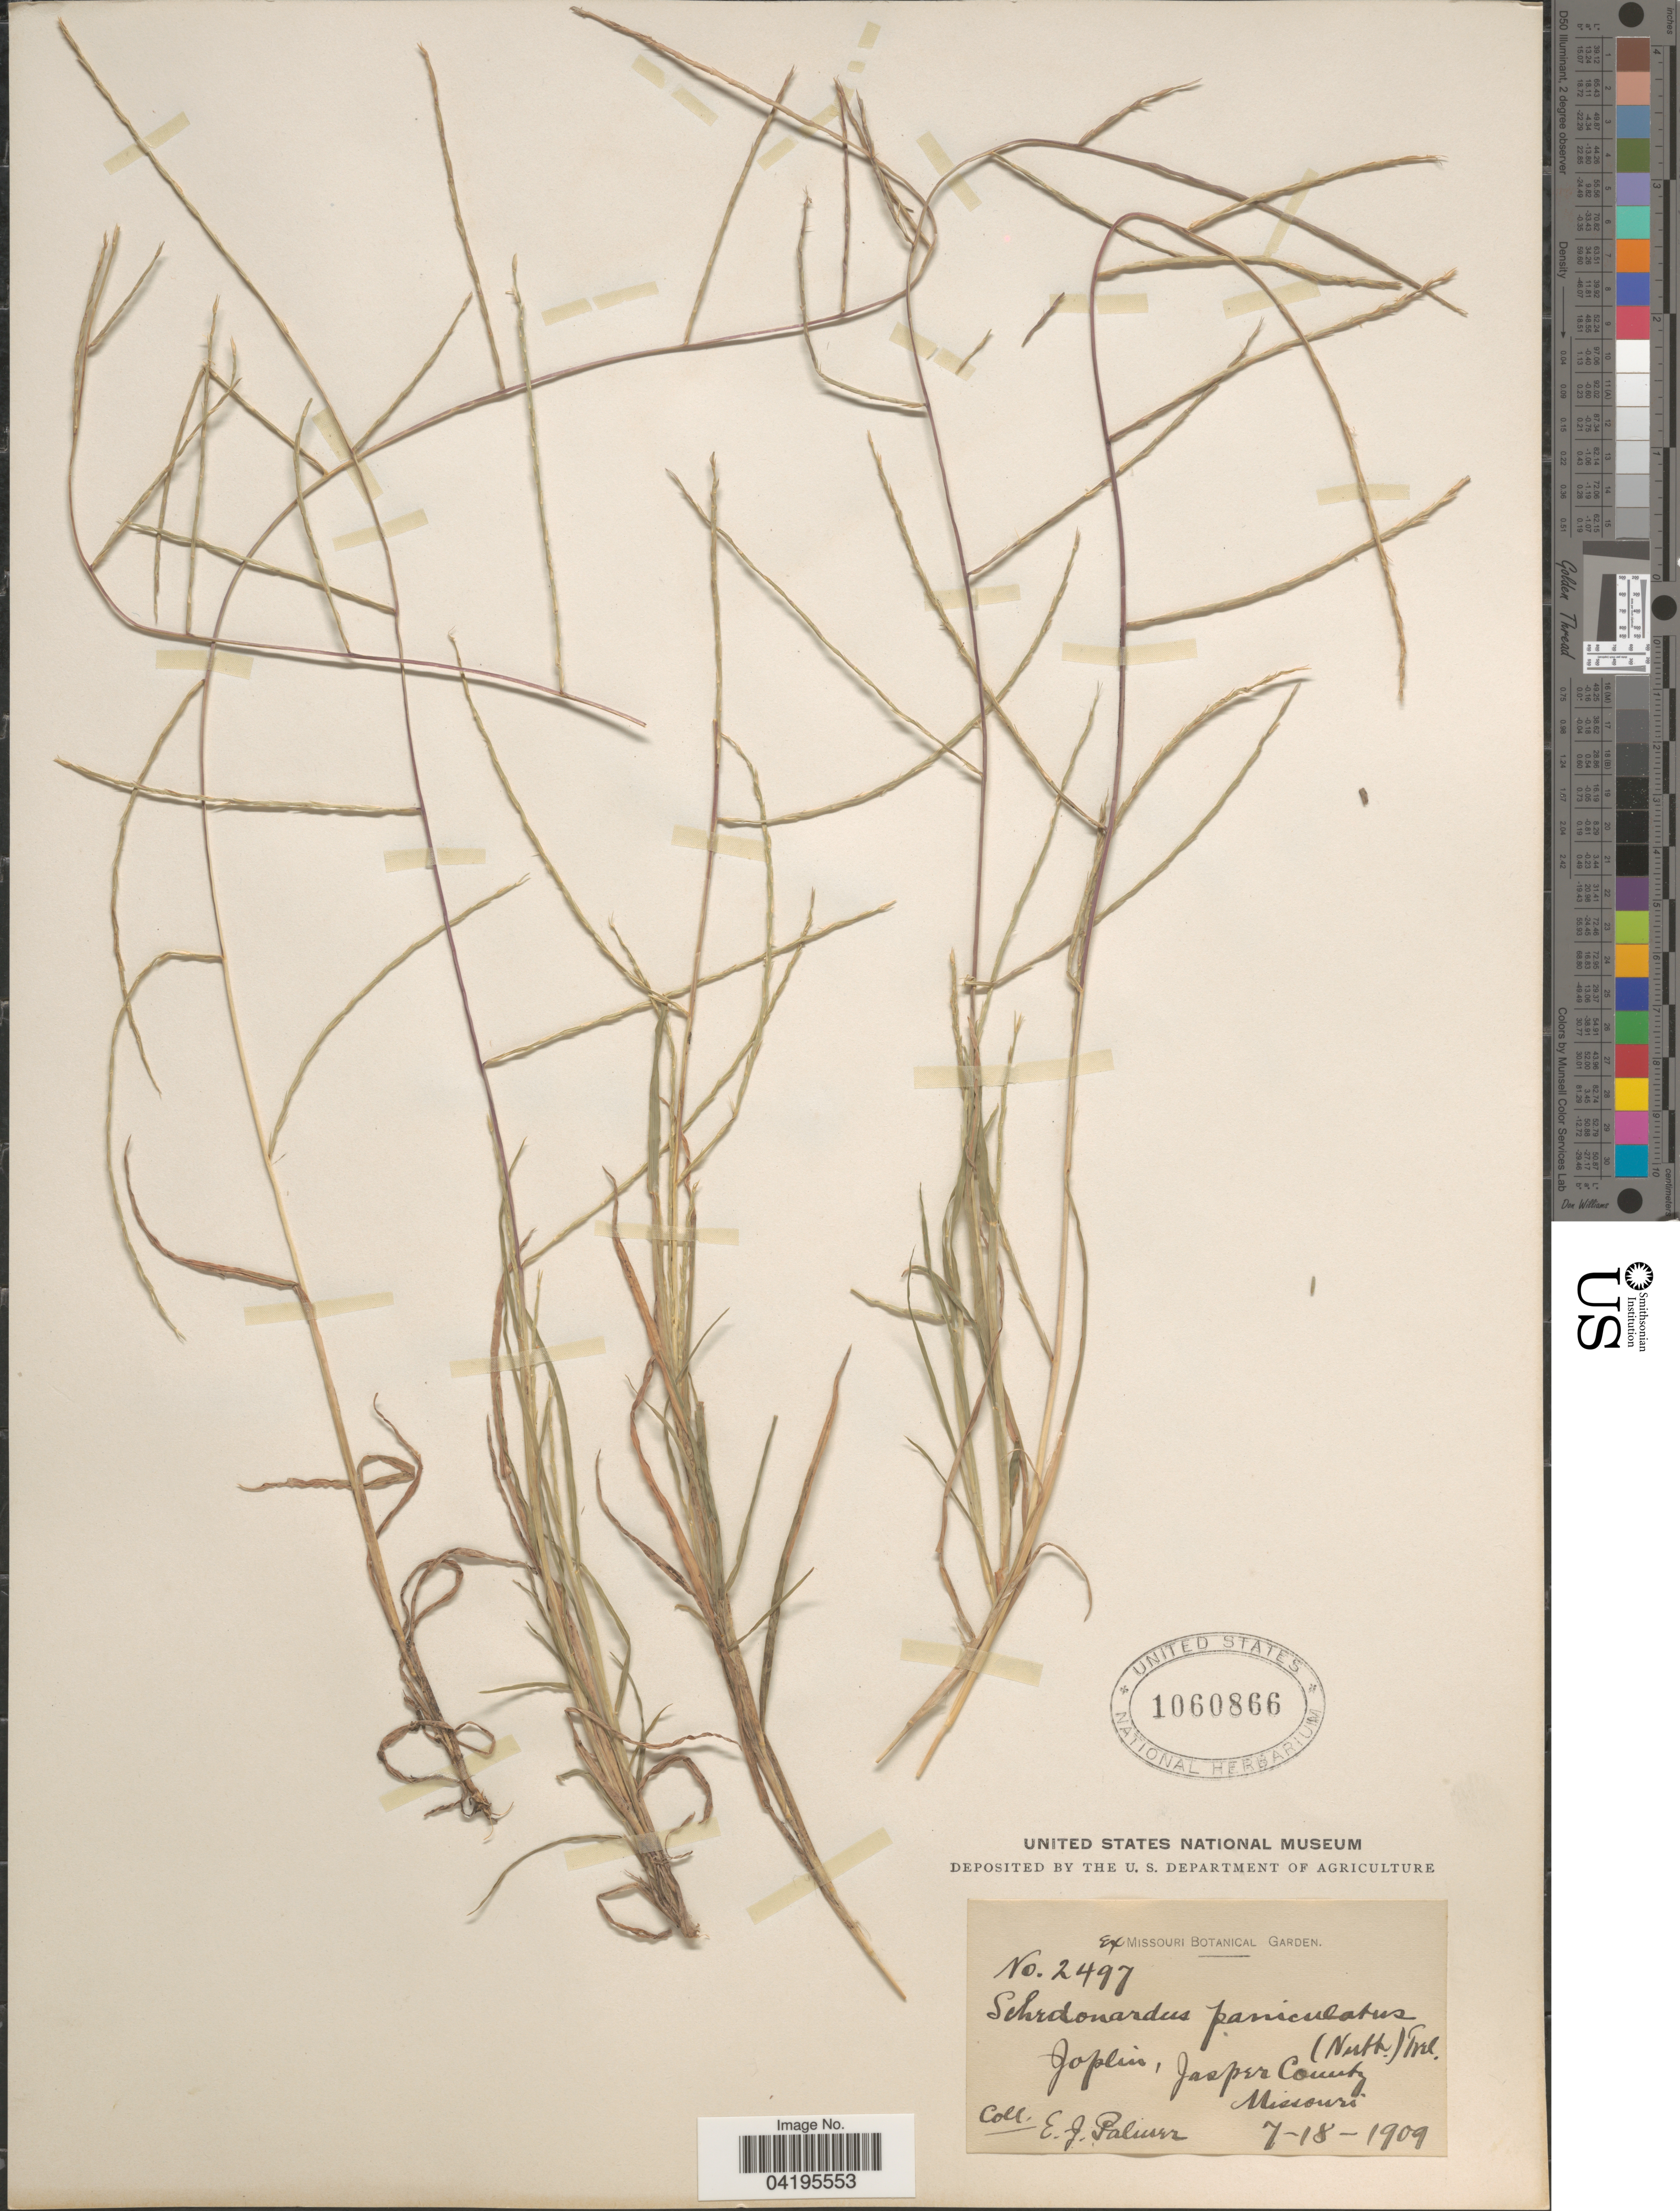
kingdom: Plantae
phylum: Tracheophyta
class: Liliopsida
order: Poales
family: Poaceae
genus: Muhlenbergia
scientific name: Muhlenbergia paniculata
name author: (Nutt.) Columbus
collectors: E. J. Palmer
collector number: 2497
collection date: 1909-07-18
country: United States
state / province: Missouri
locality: Joplin, Jasper County.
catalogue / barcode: US 1060866